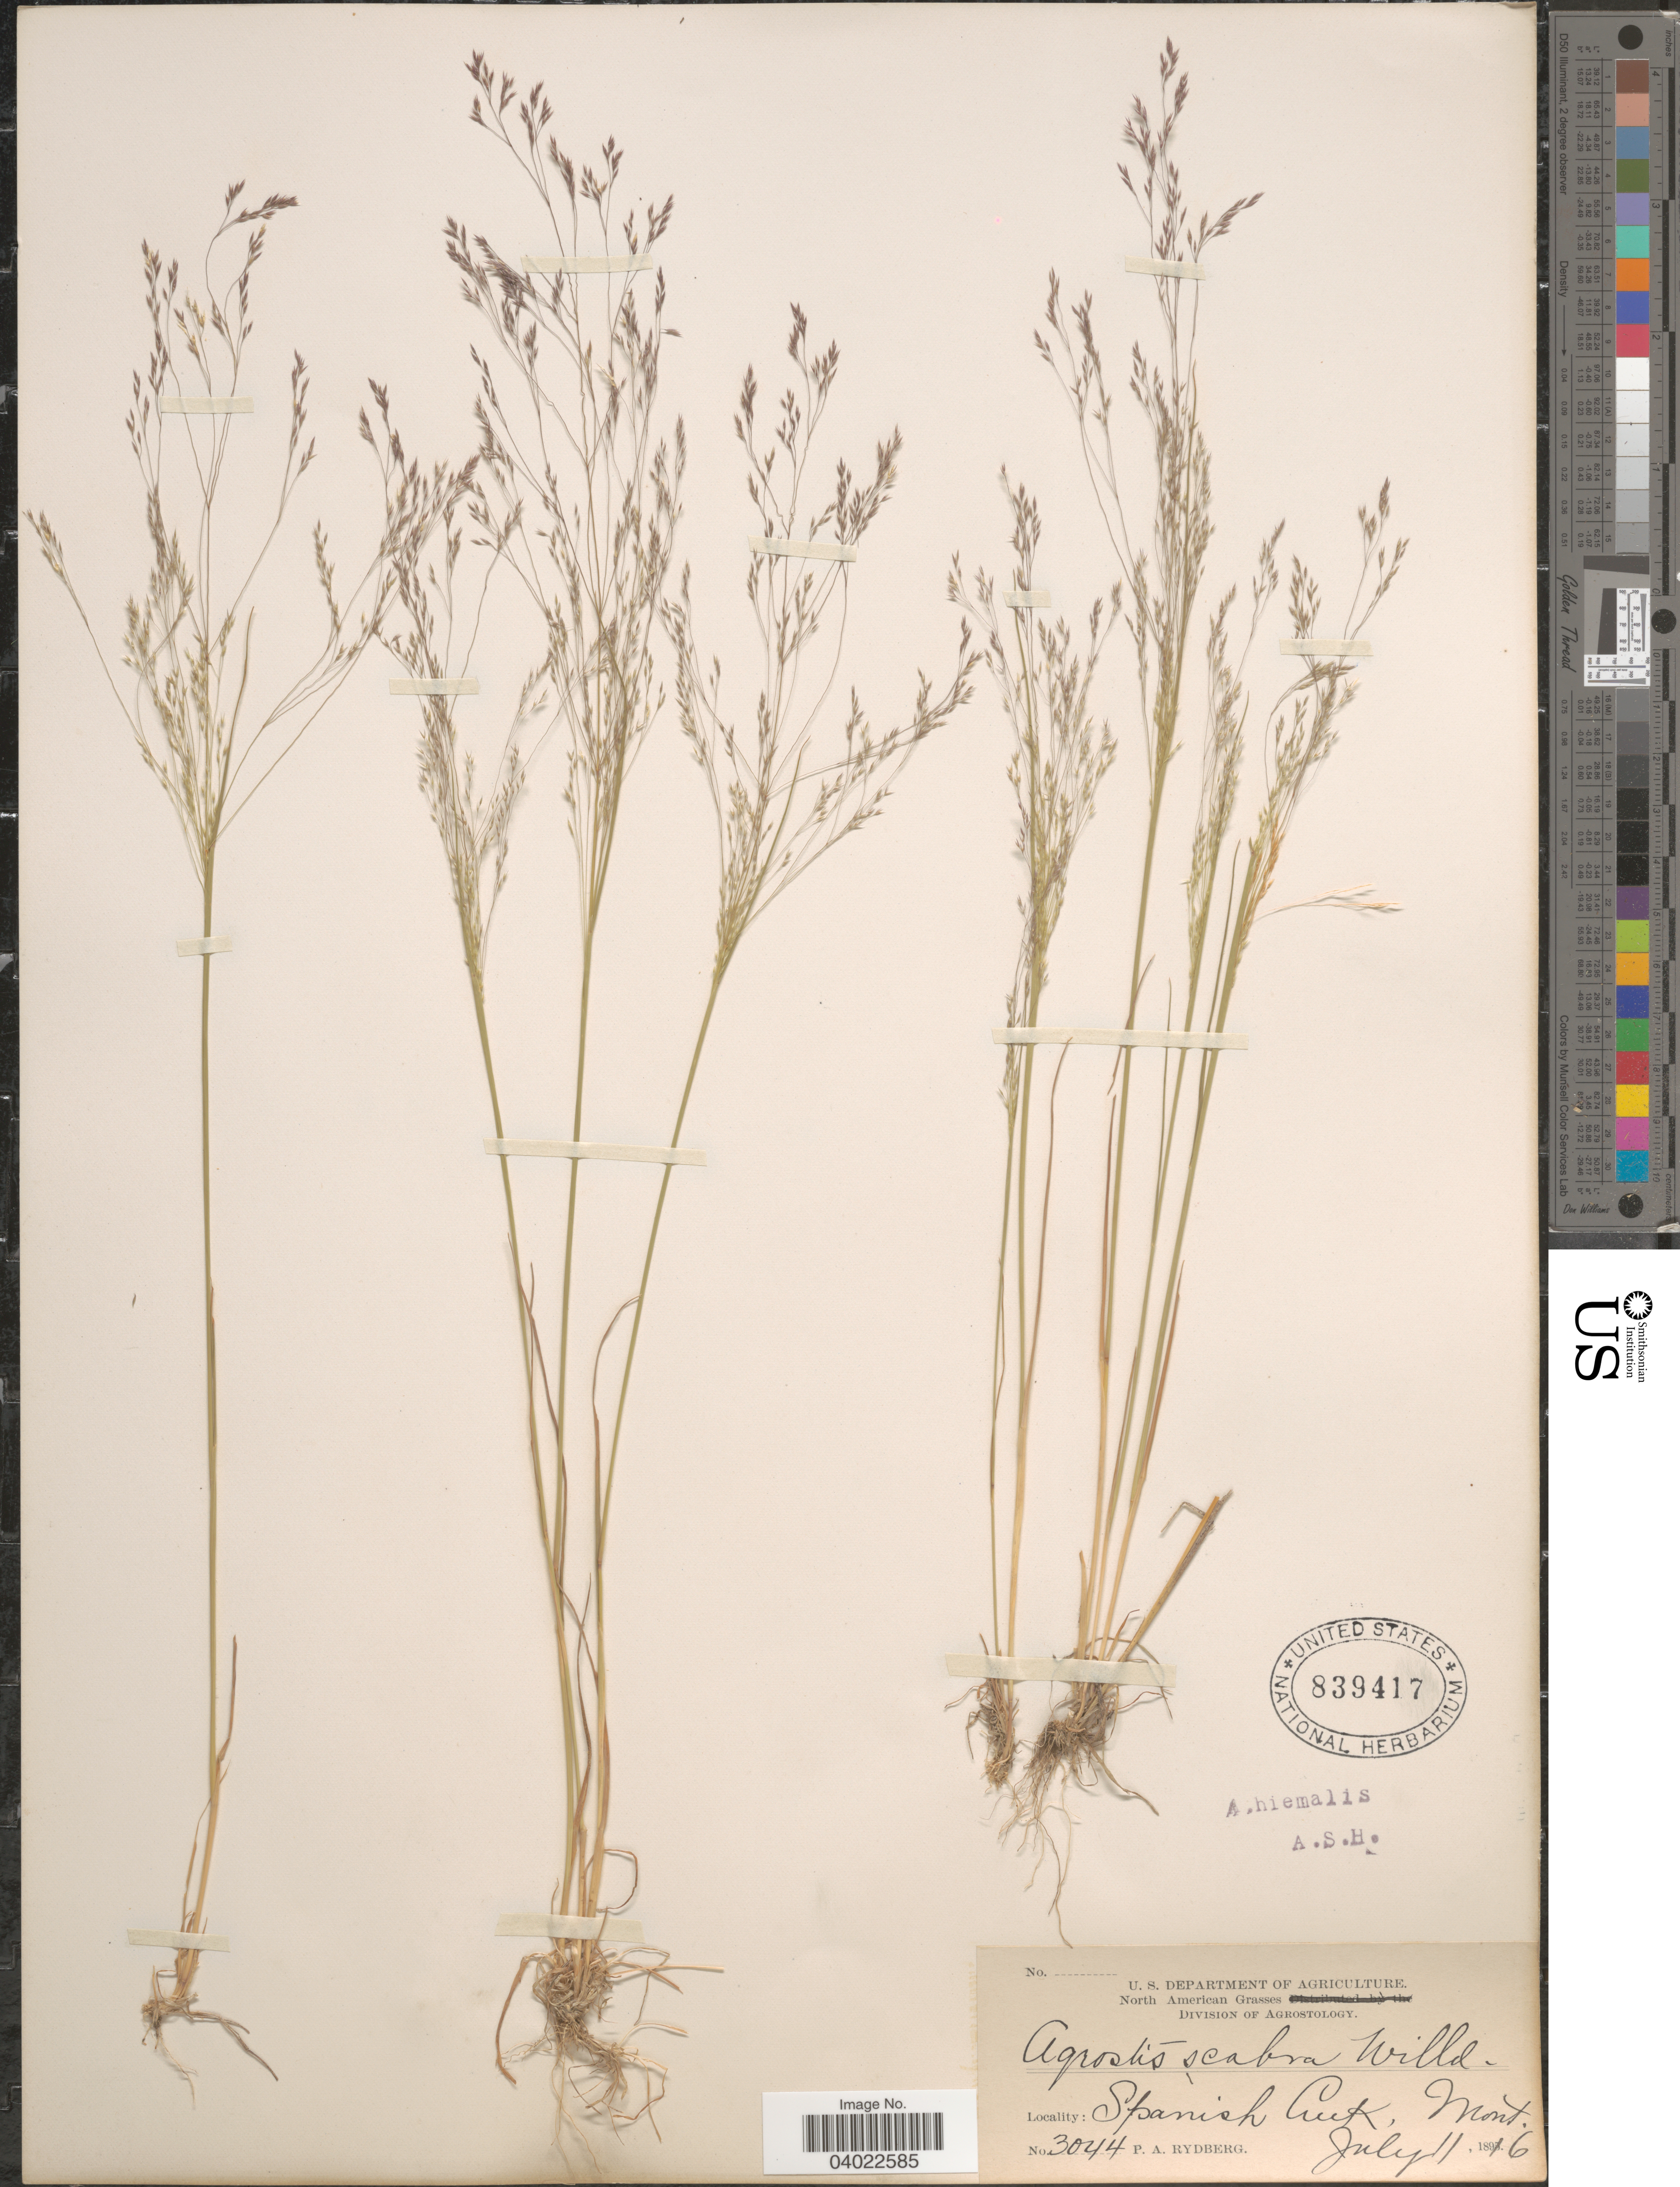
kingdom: Plantae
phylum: Tracheophyta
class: Liliopsida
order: Poales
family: Poaceae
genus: Agrostis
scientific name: Agrostis scabra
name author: Willd.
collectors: P. A. Rydberg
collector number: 3044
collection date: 1896-07-11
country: United States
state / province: Montana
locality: Spanish Creek.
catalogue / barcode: US 839417